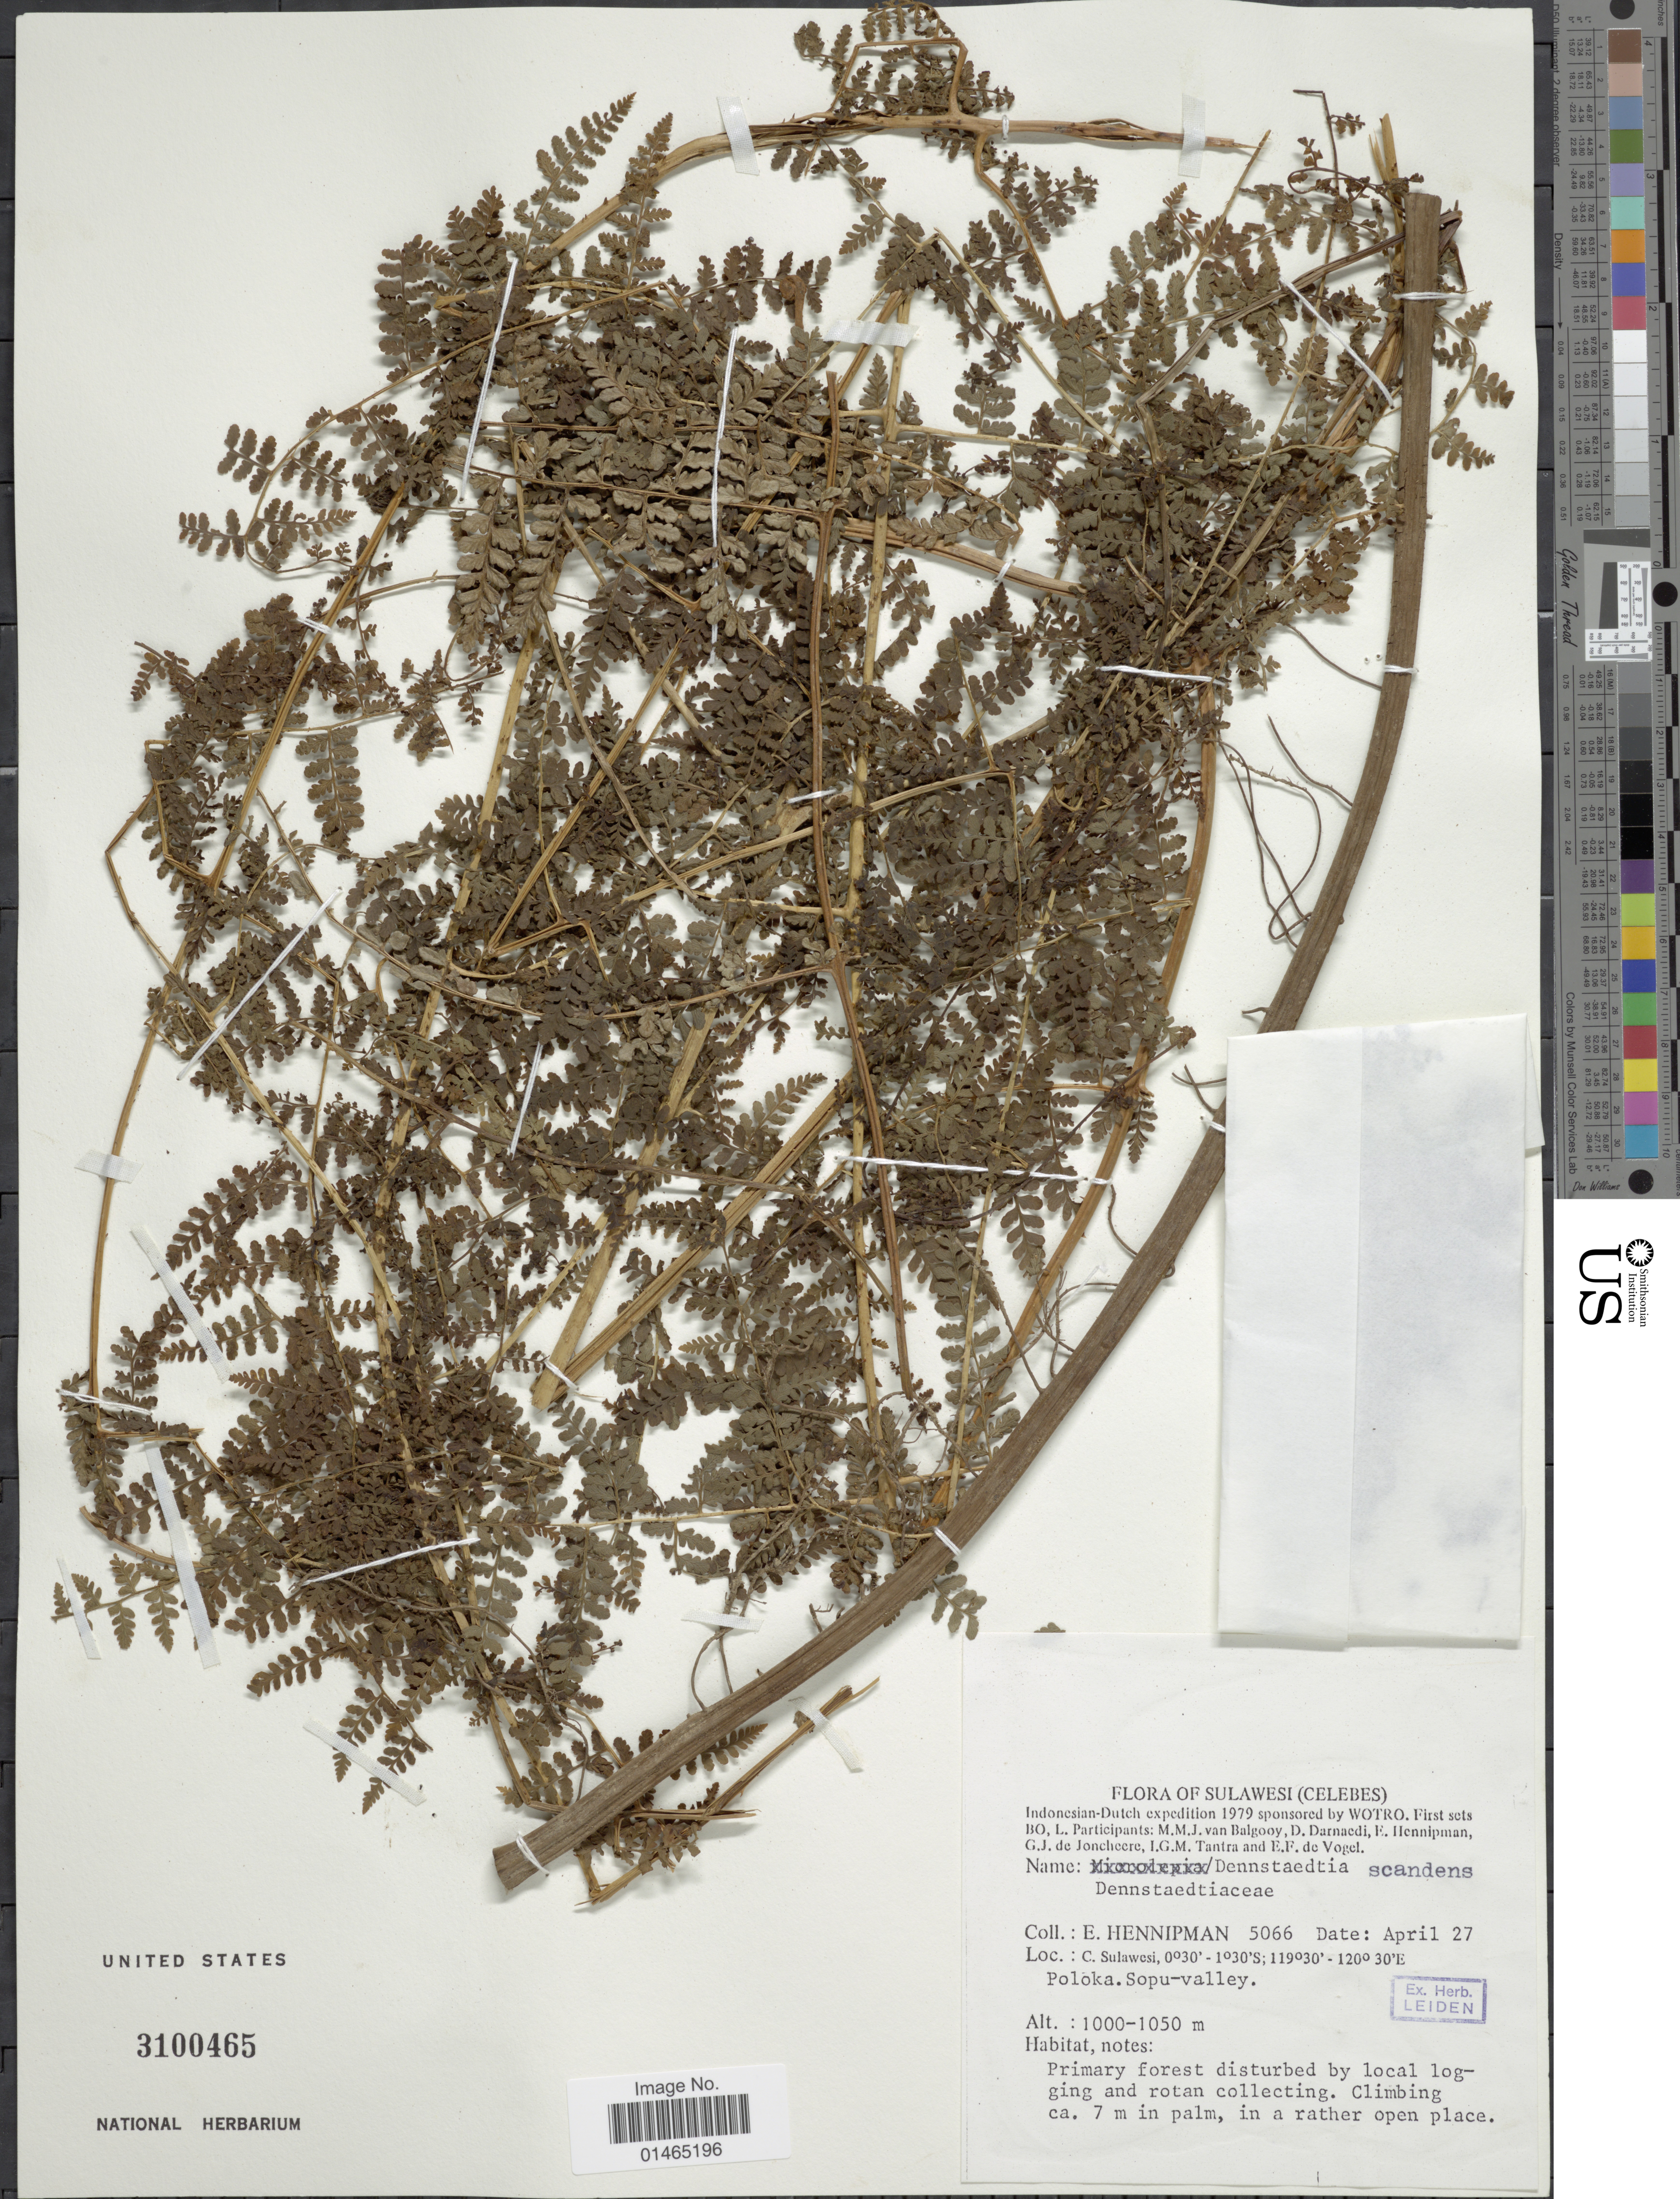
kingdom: Plantae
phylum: Tracheophyta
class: Polypodiopsida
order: Polypodiales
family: Dennstaedtiaceae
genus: Dennstaedtia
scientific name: Dennstaedtia scandens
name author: (Blume) S. Moore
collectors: E. Hennipman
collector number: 5066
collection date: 1979-04-27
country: Indonesia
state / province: Sulawesi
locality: C. Sulawesi, Poloka. Sopu-valley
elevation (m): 1000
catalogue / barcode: US 3100465